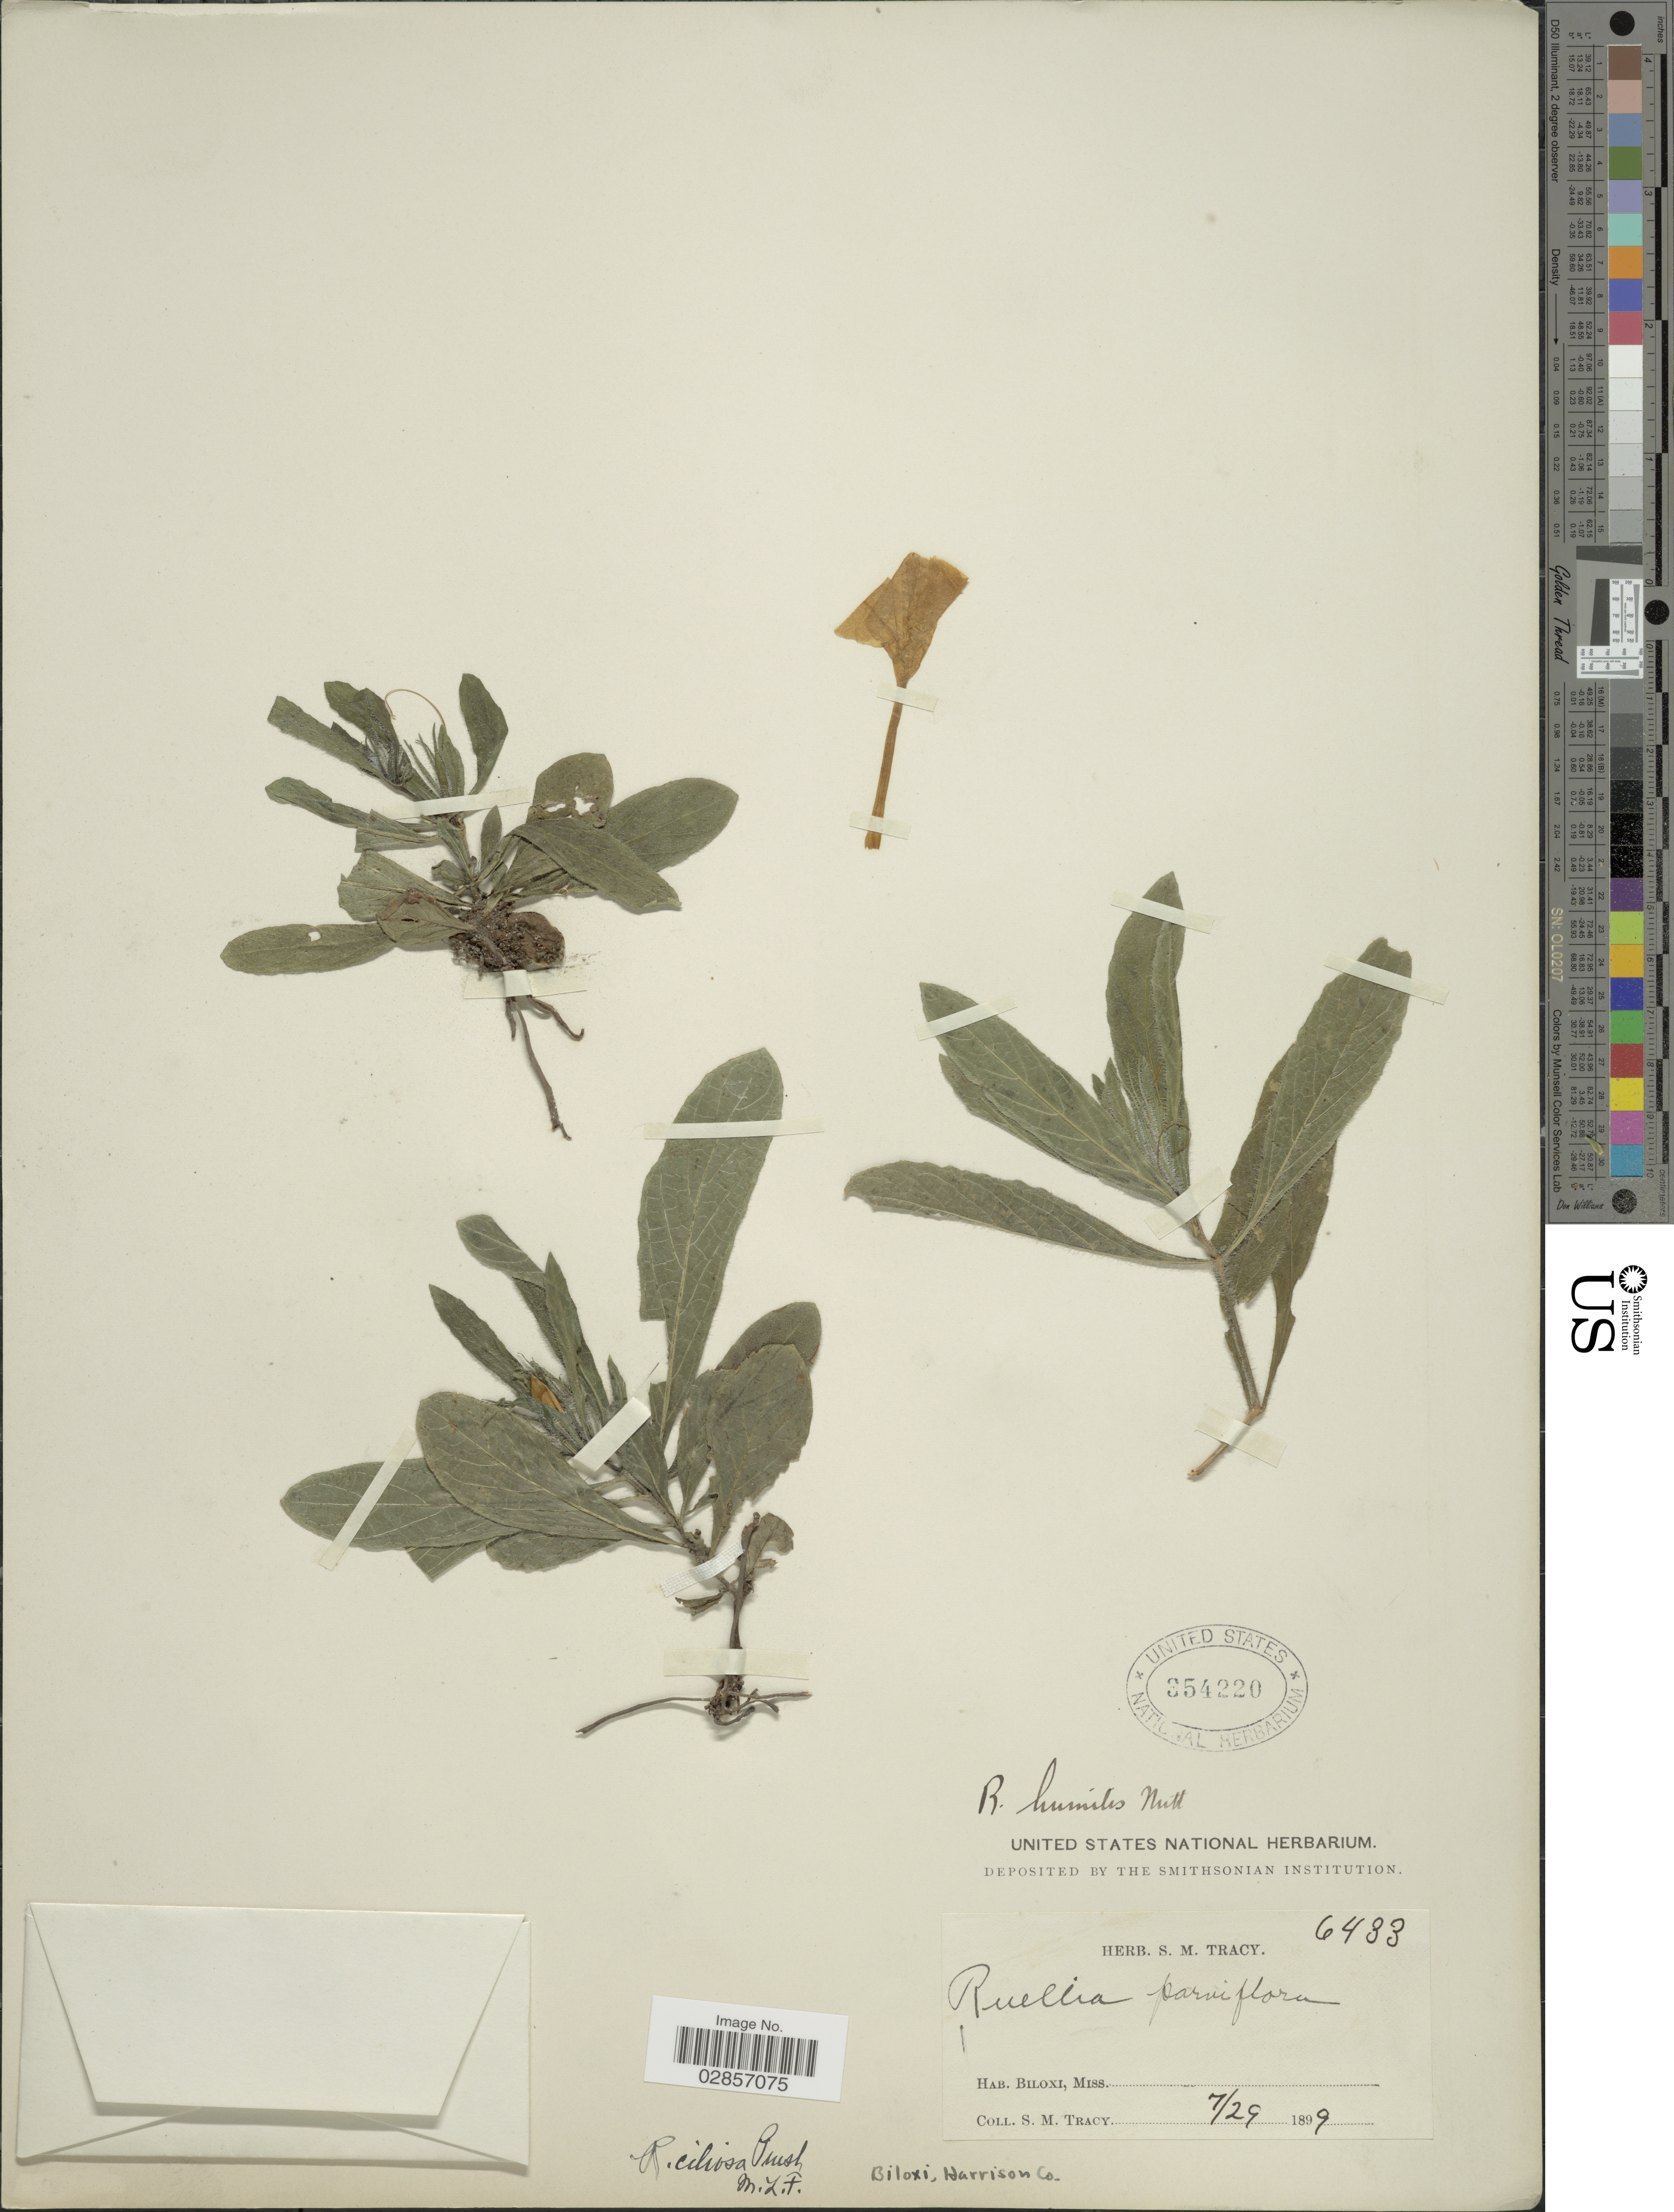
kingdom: Plantae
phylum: Tracheophyta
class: Magnoliopsida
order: Lamiales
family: Acanthaceae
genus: Ruellia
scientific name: Ruellia ciliosa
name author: Pursh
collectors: S. M. Tracy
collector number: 6433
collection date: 1899-07-29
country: United States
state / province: Mississippi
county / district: Harrison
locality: Biloxi, Miss. Biloxi, Harrison Co.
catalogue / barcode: US 354220